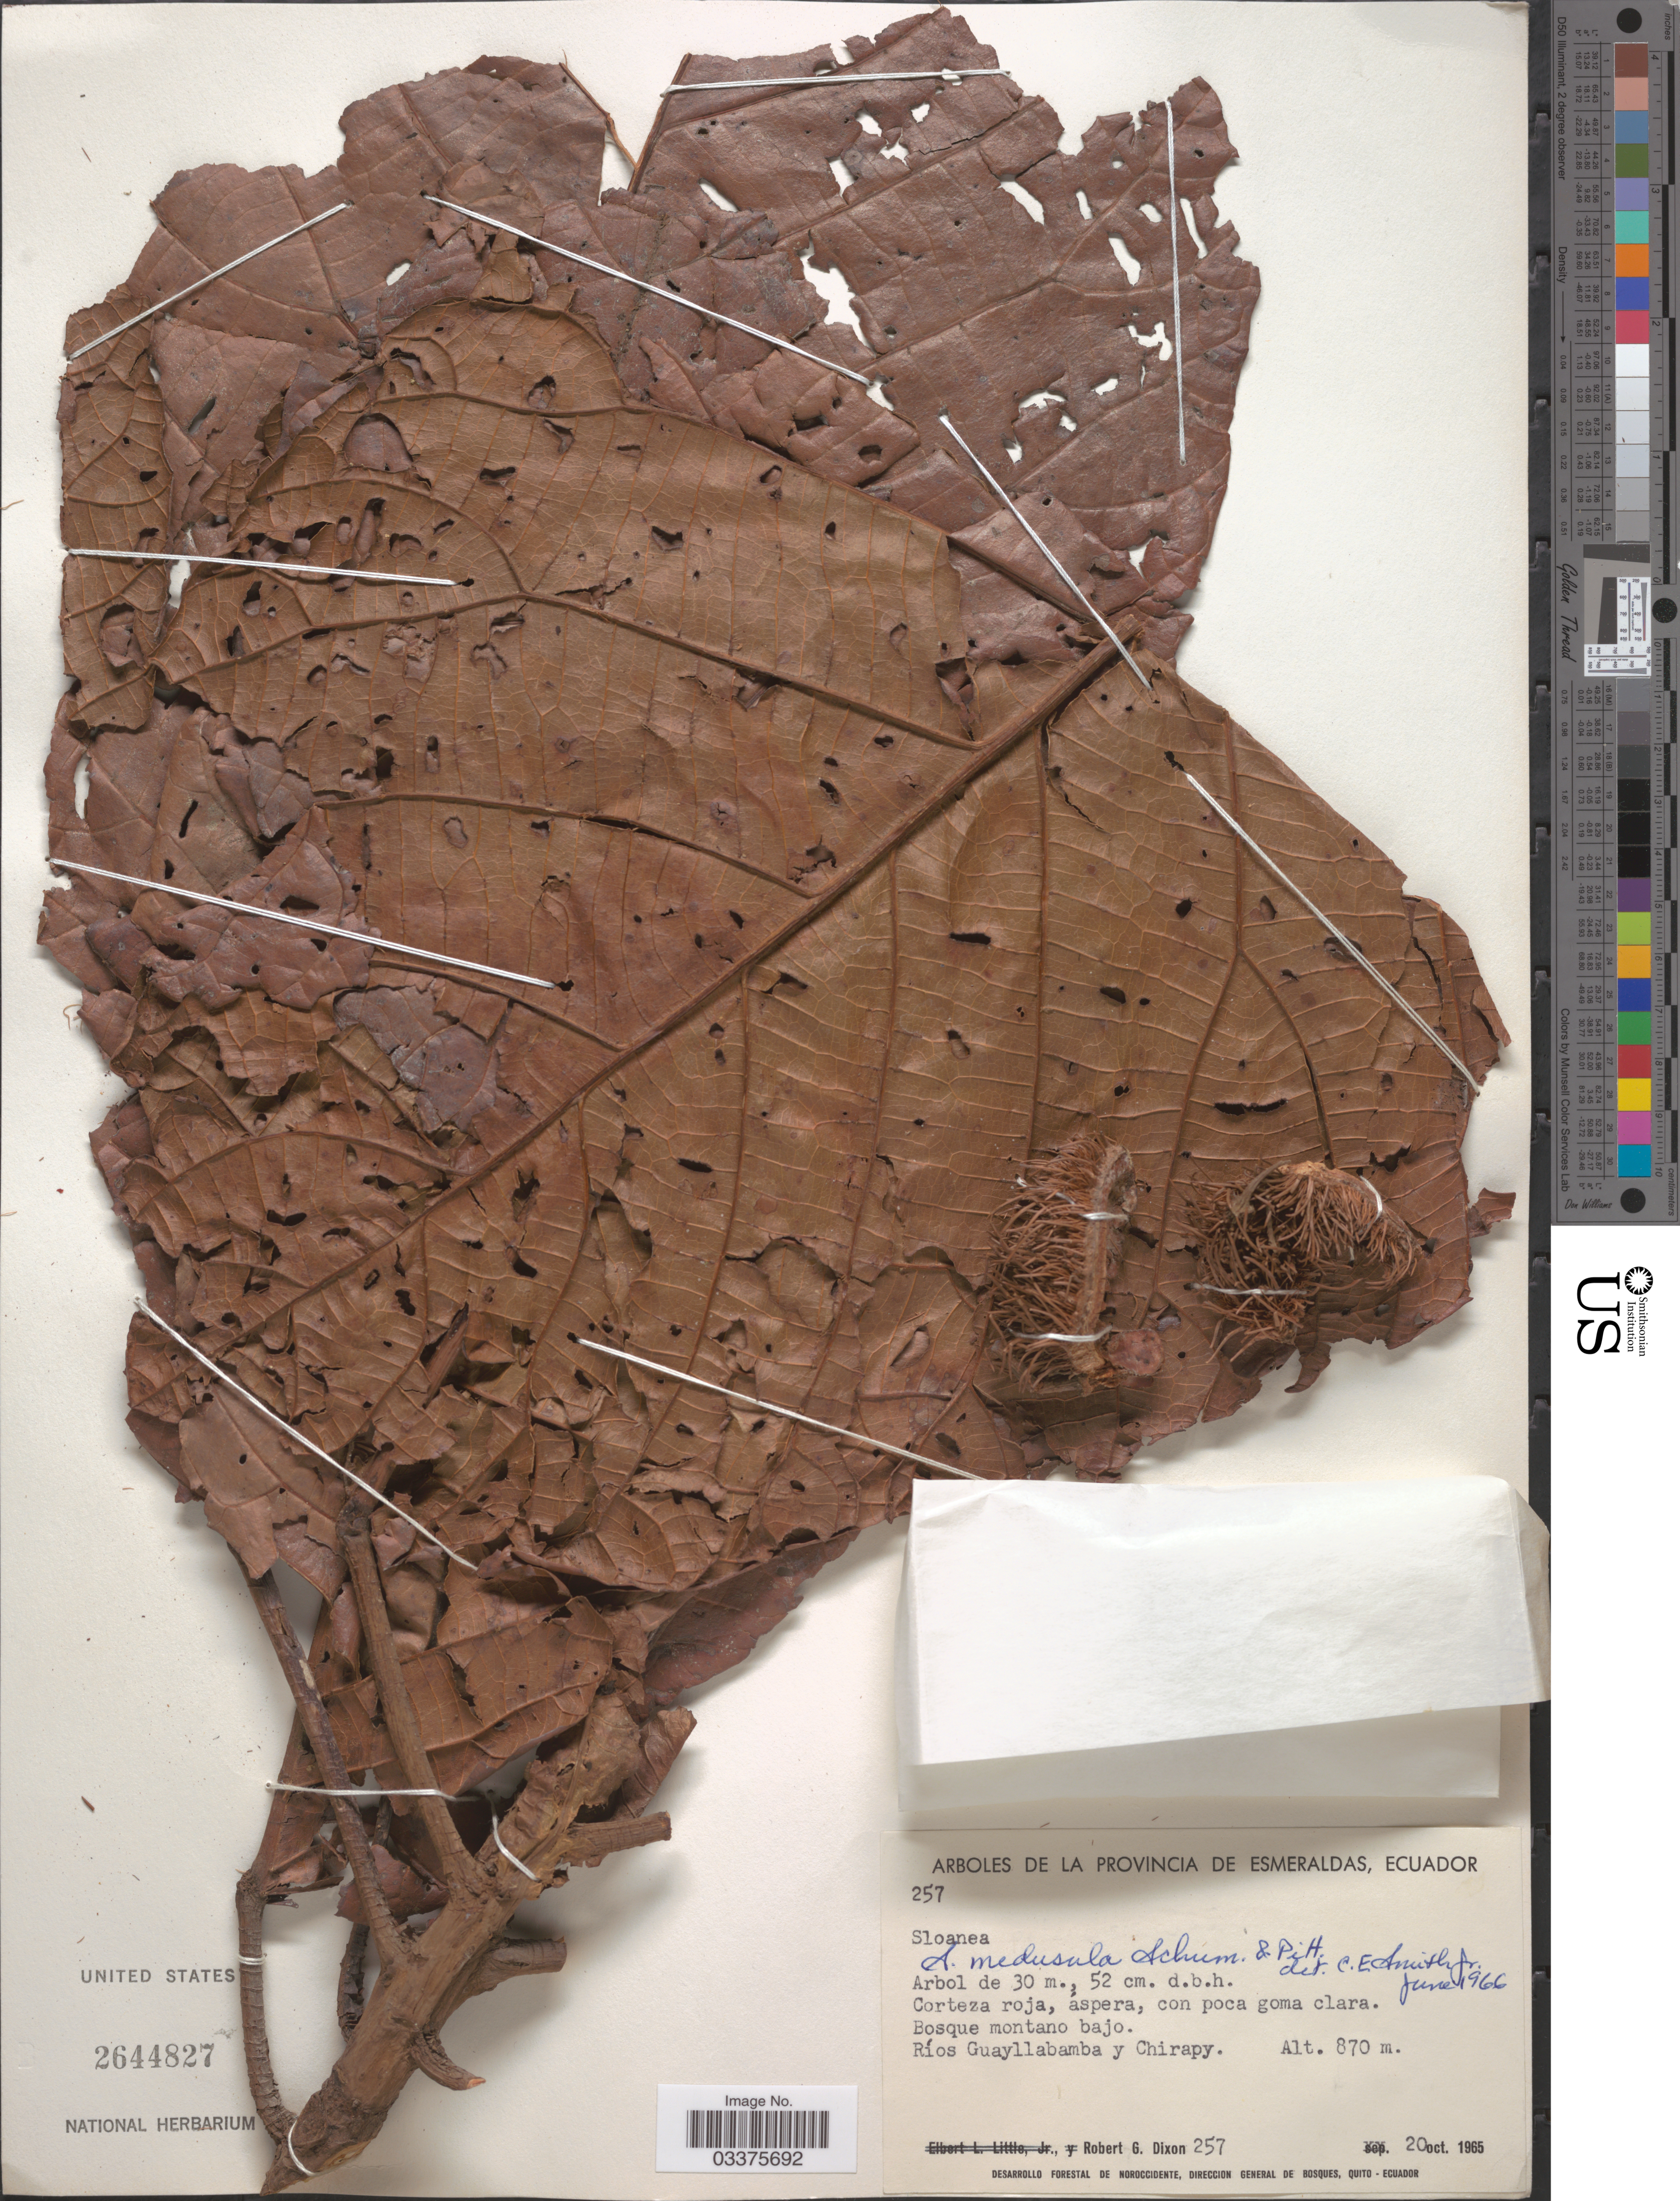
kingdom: Plantae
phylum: Tracheophyta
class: Magnoliopsida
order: Oxalidales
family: Elaeocarpaceae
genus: Sloanea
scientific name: Sloanea medusula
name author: K. Schum. & Pittier in Pittier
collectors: R. G. Dixon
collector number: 257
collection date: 1965-10-20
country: Ecuador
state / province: Esmeraldas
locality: Ríos Guayllabamba y Chirapy.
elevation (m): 870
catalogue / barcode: US 2644827